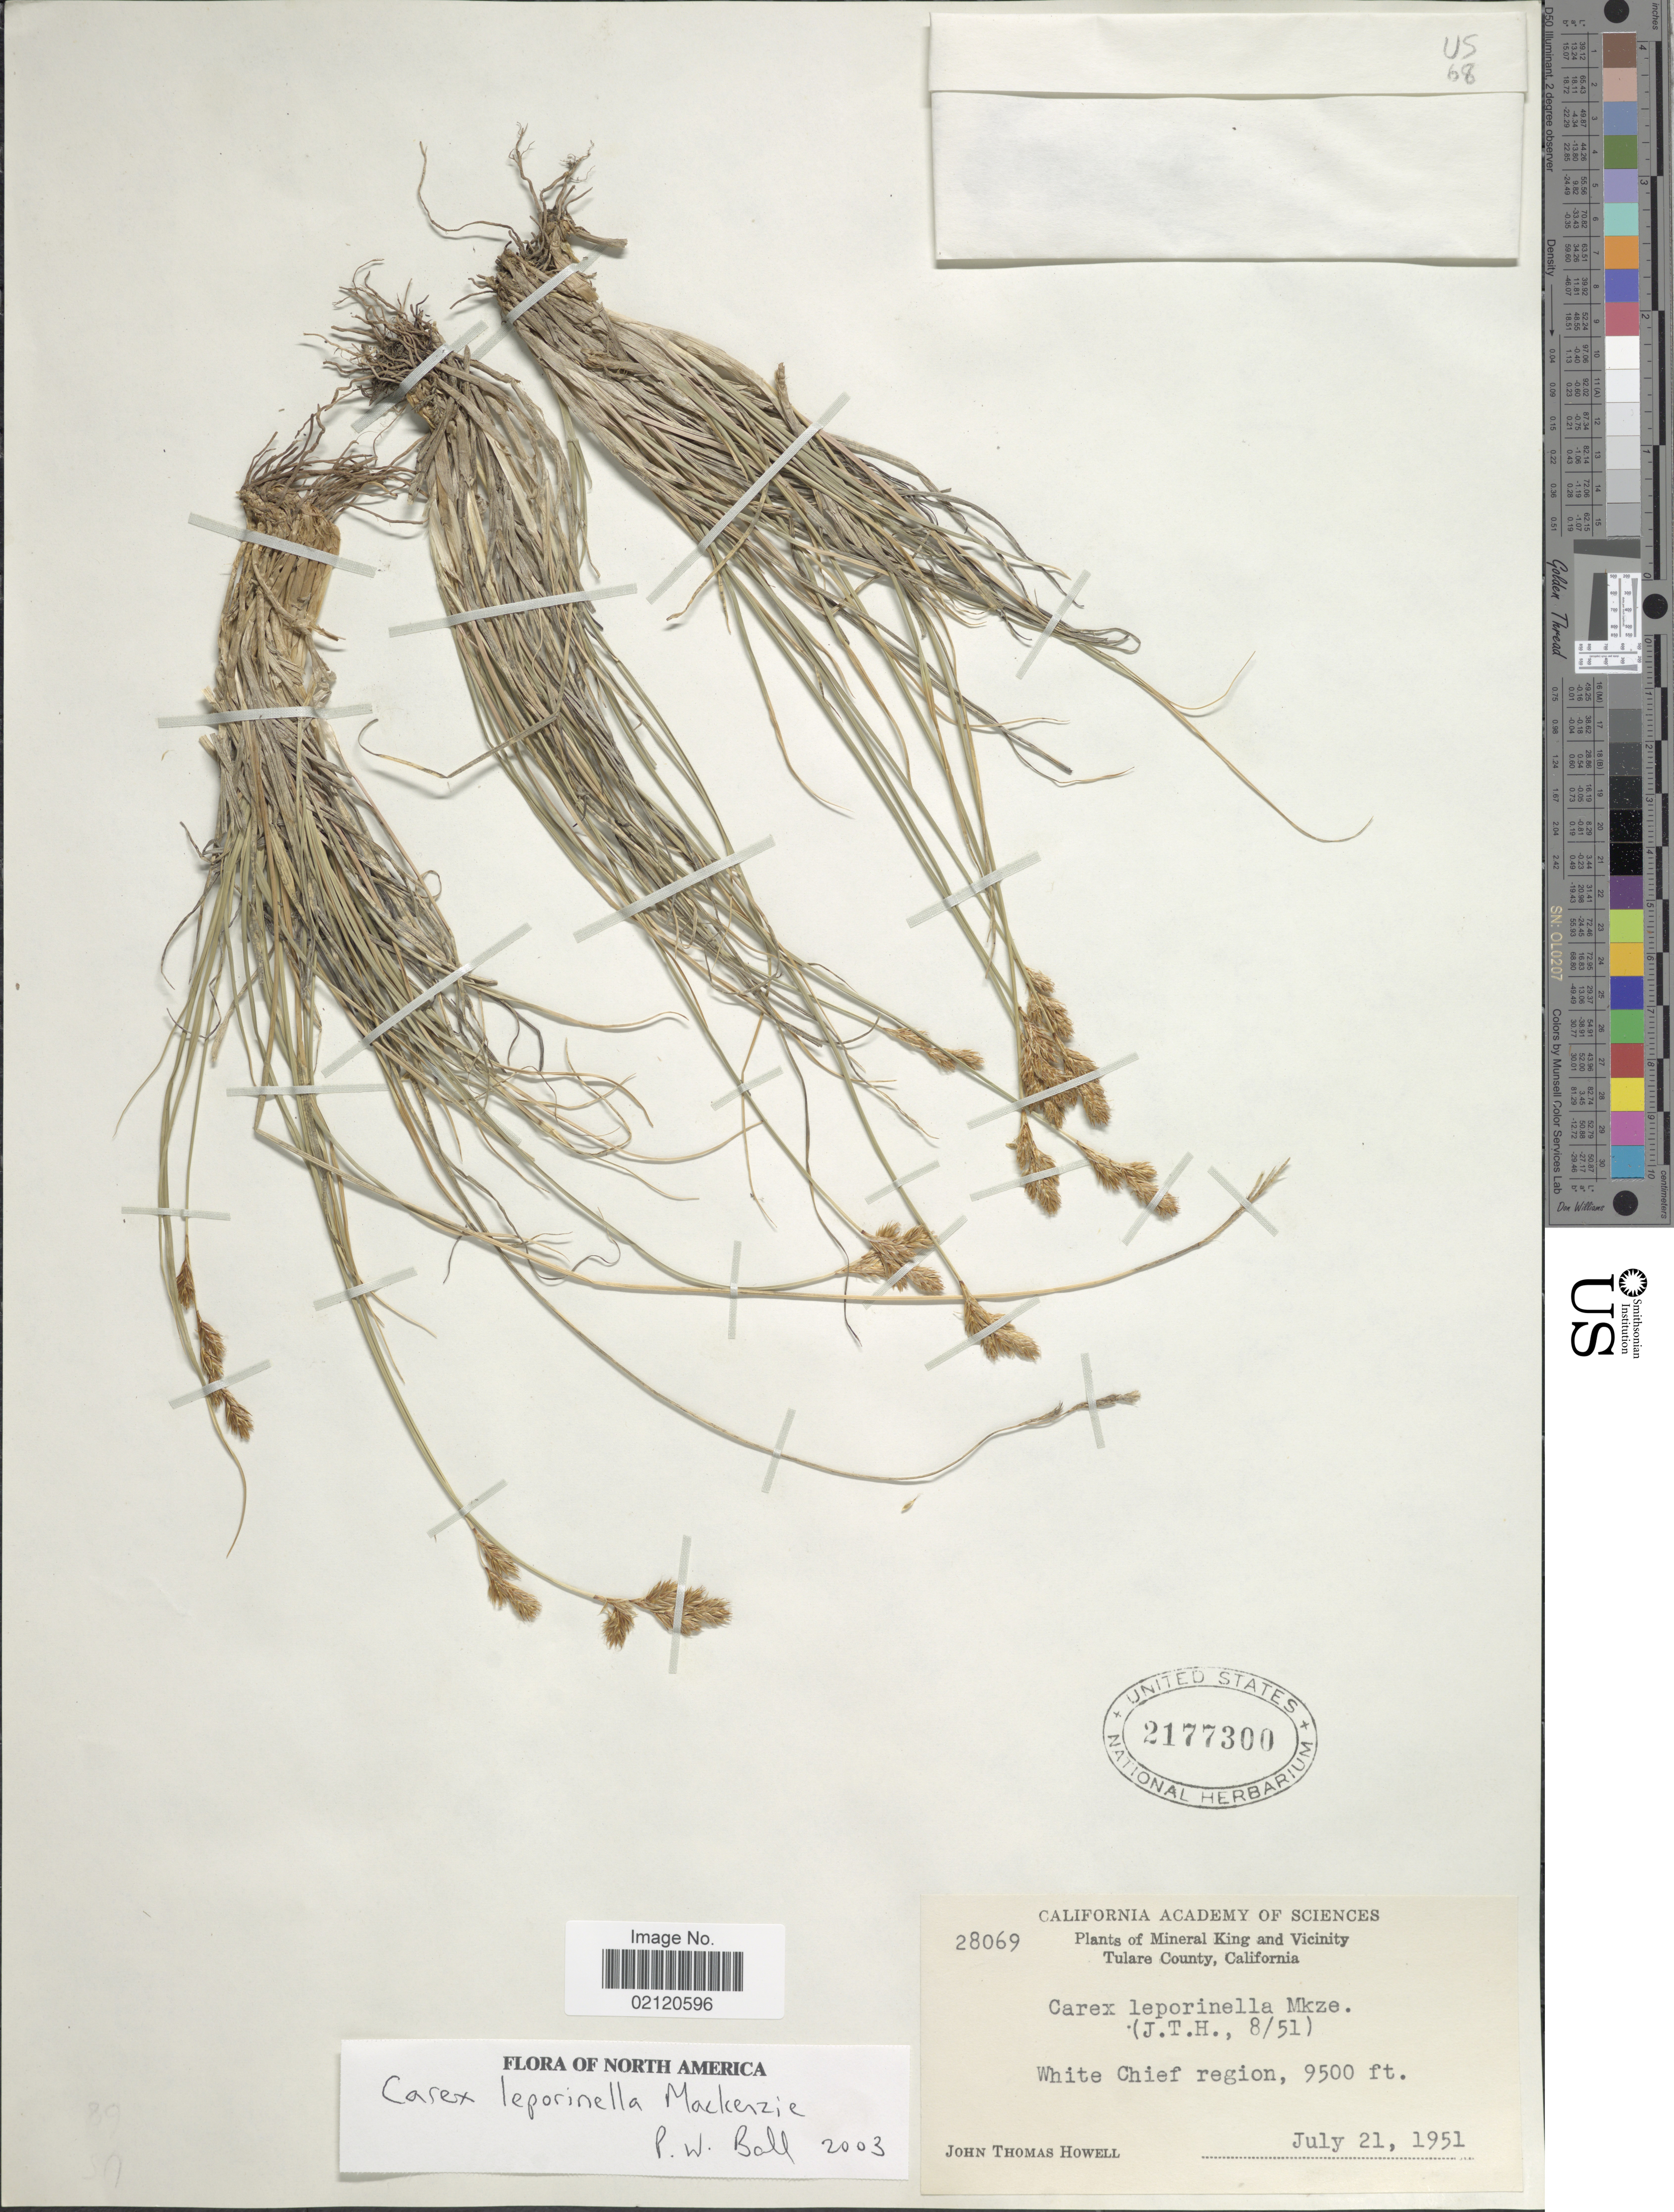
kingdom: Plantae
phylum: Tracheophyta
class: Liliopsida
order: Poales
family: Cyperaceae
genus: Carex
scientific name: Carex leporinella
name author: Mack.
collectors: J. T. Howell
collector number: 28069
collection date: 1951-07-21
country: United States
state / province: California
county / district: Tulare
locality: Mineral King and Vicinity, Tulare County, White Chief region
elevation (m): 2896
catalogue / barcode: US 2177300